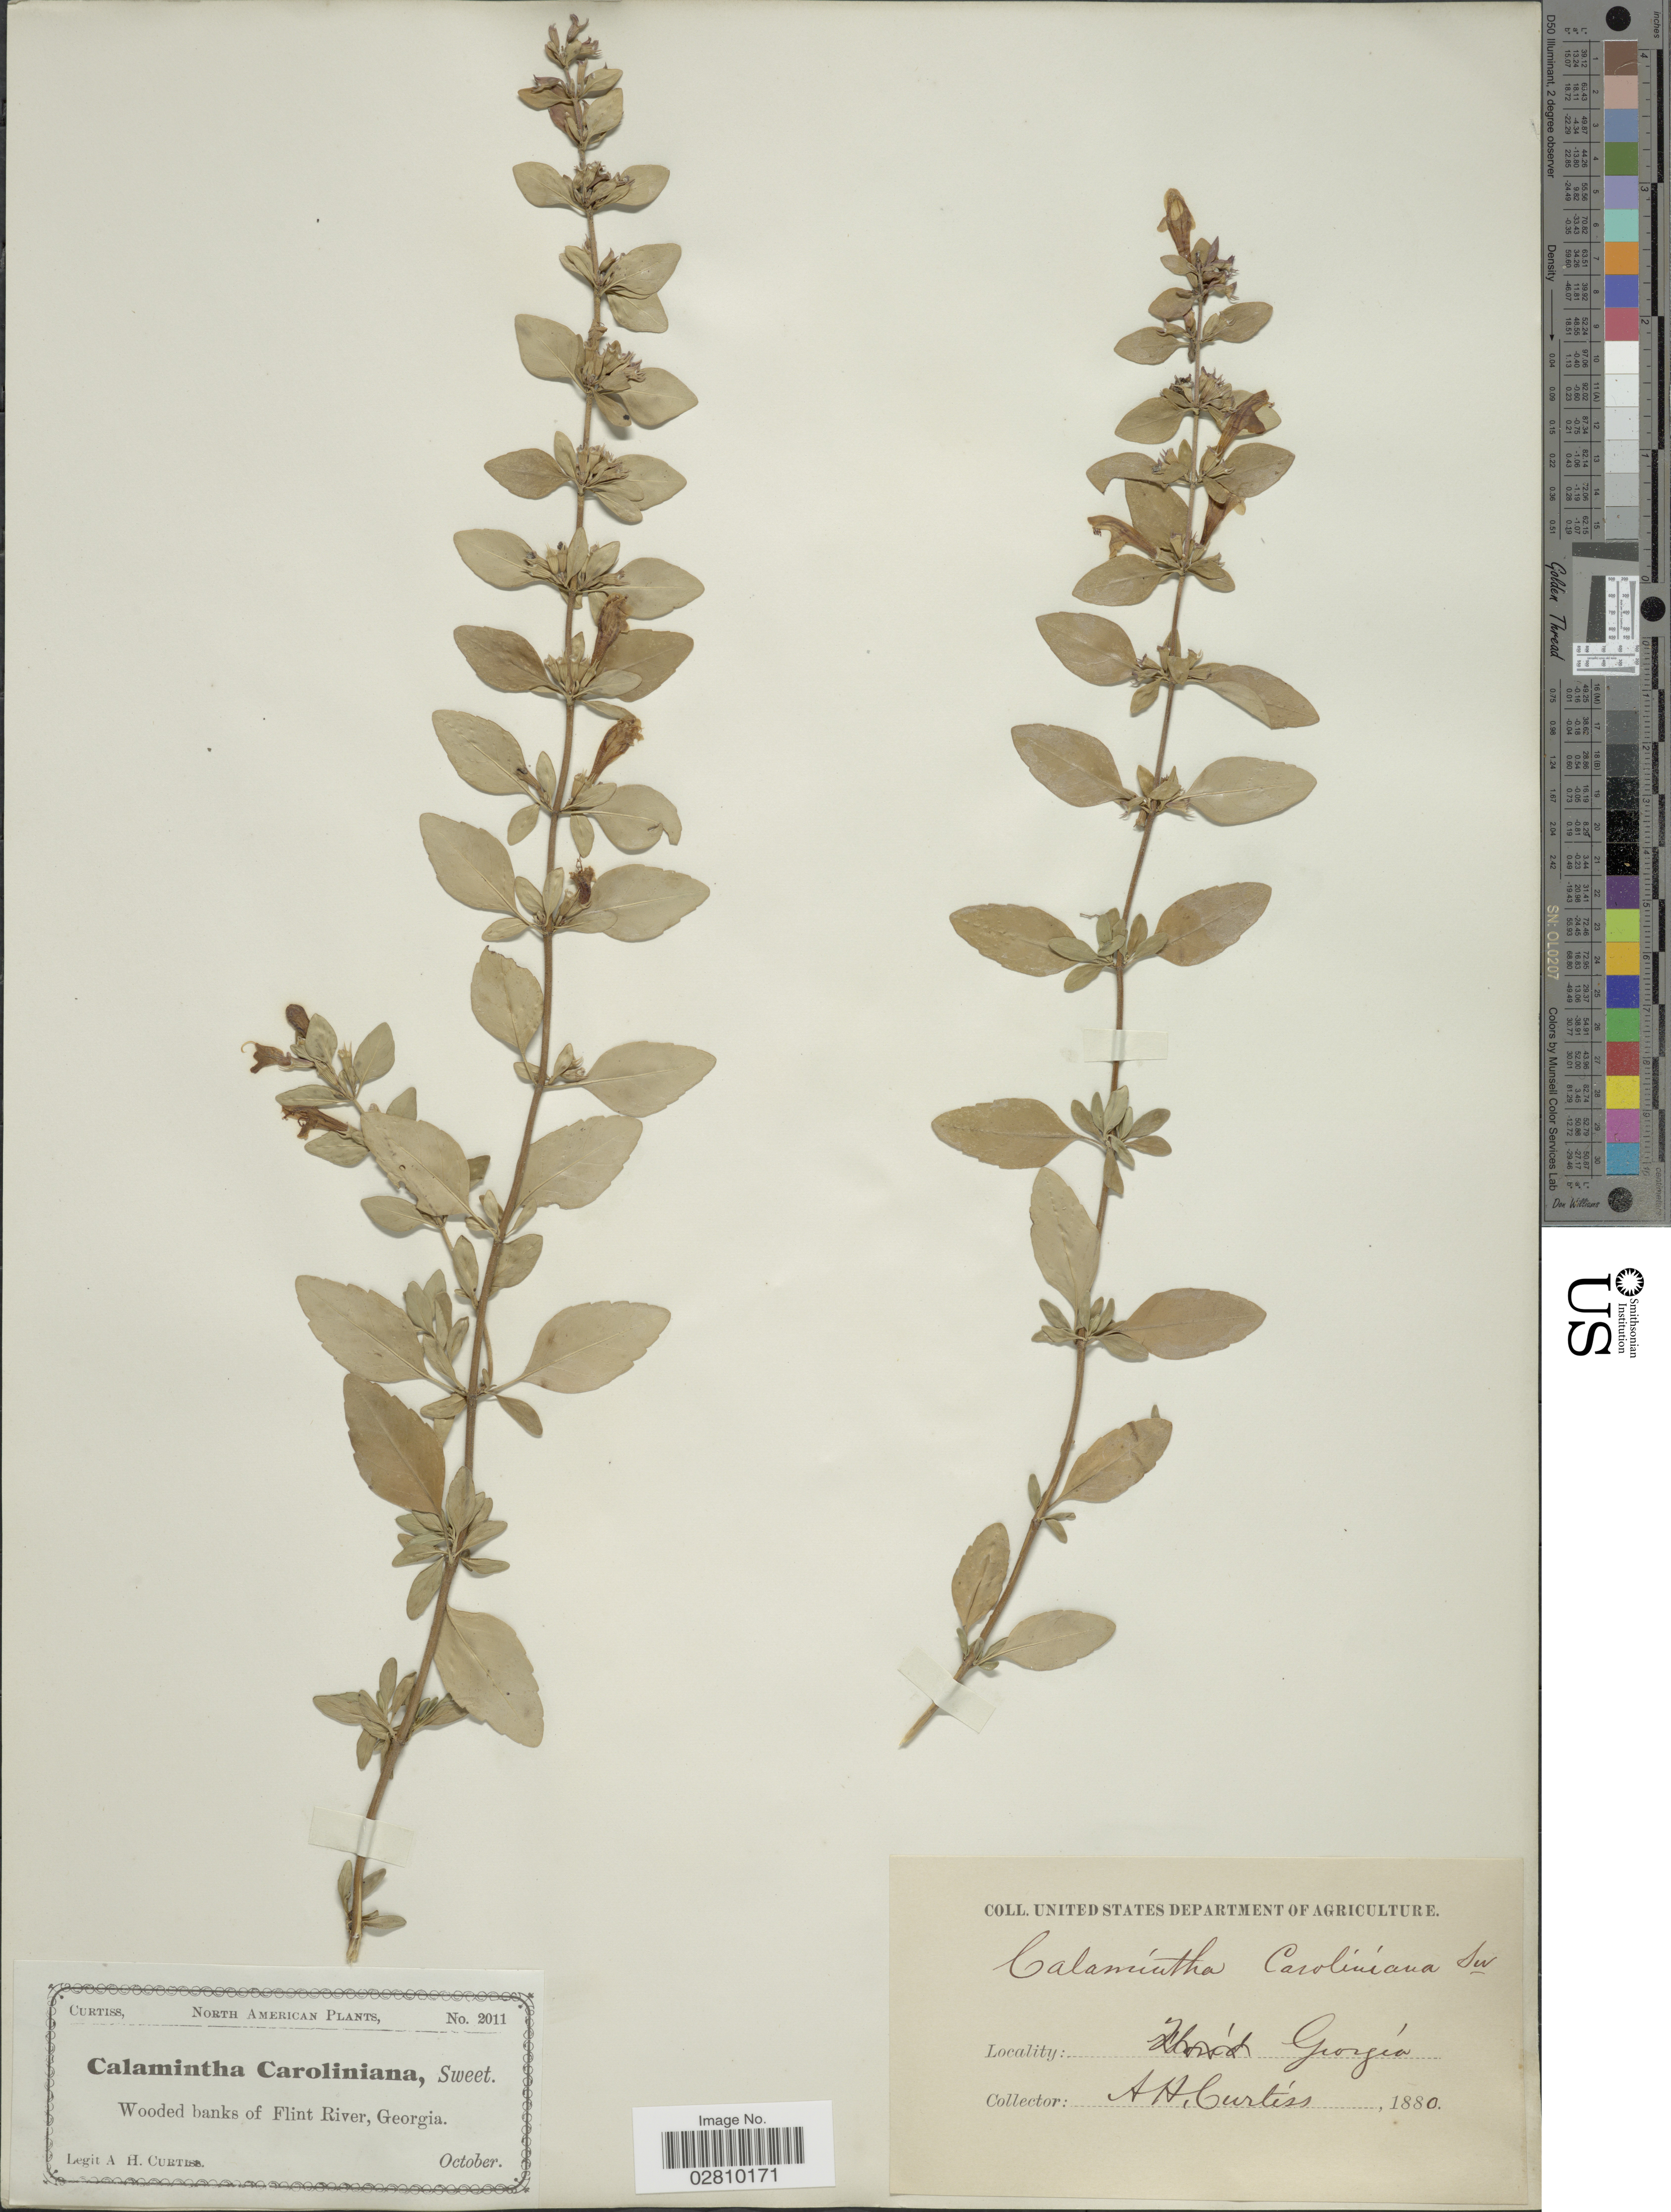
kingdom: Plantae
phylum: Tracheophyta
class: Magnoliopsida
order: Lamiales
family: Lamiaceae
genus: Clinopodium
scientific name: Clinopodium carolinianum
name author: Mill.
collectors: A. H. Curtiss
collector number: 2011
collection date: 1880-10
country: United States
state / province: Georgia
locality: Wooded banks of Flint River.